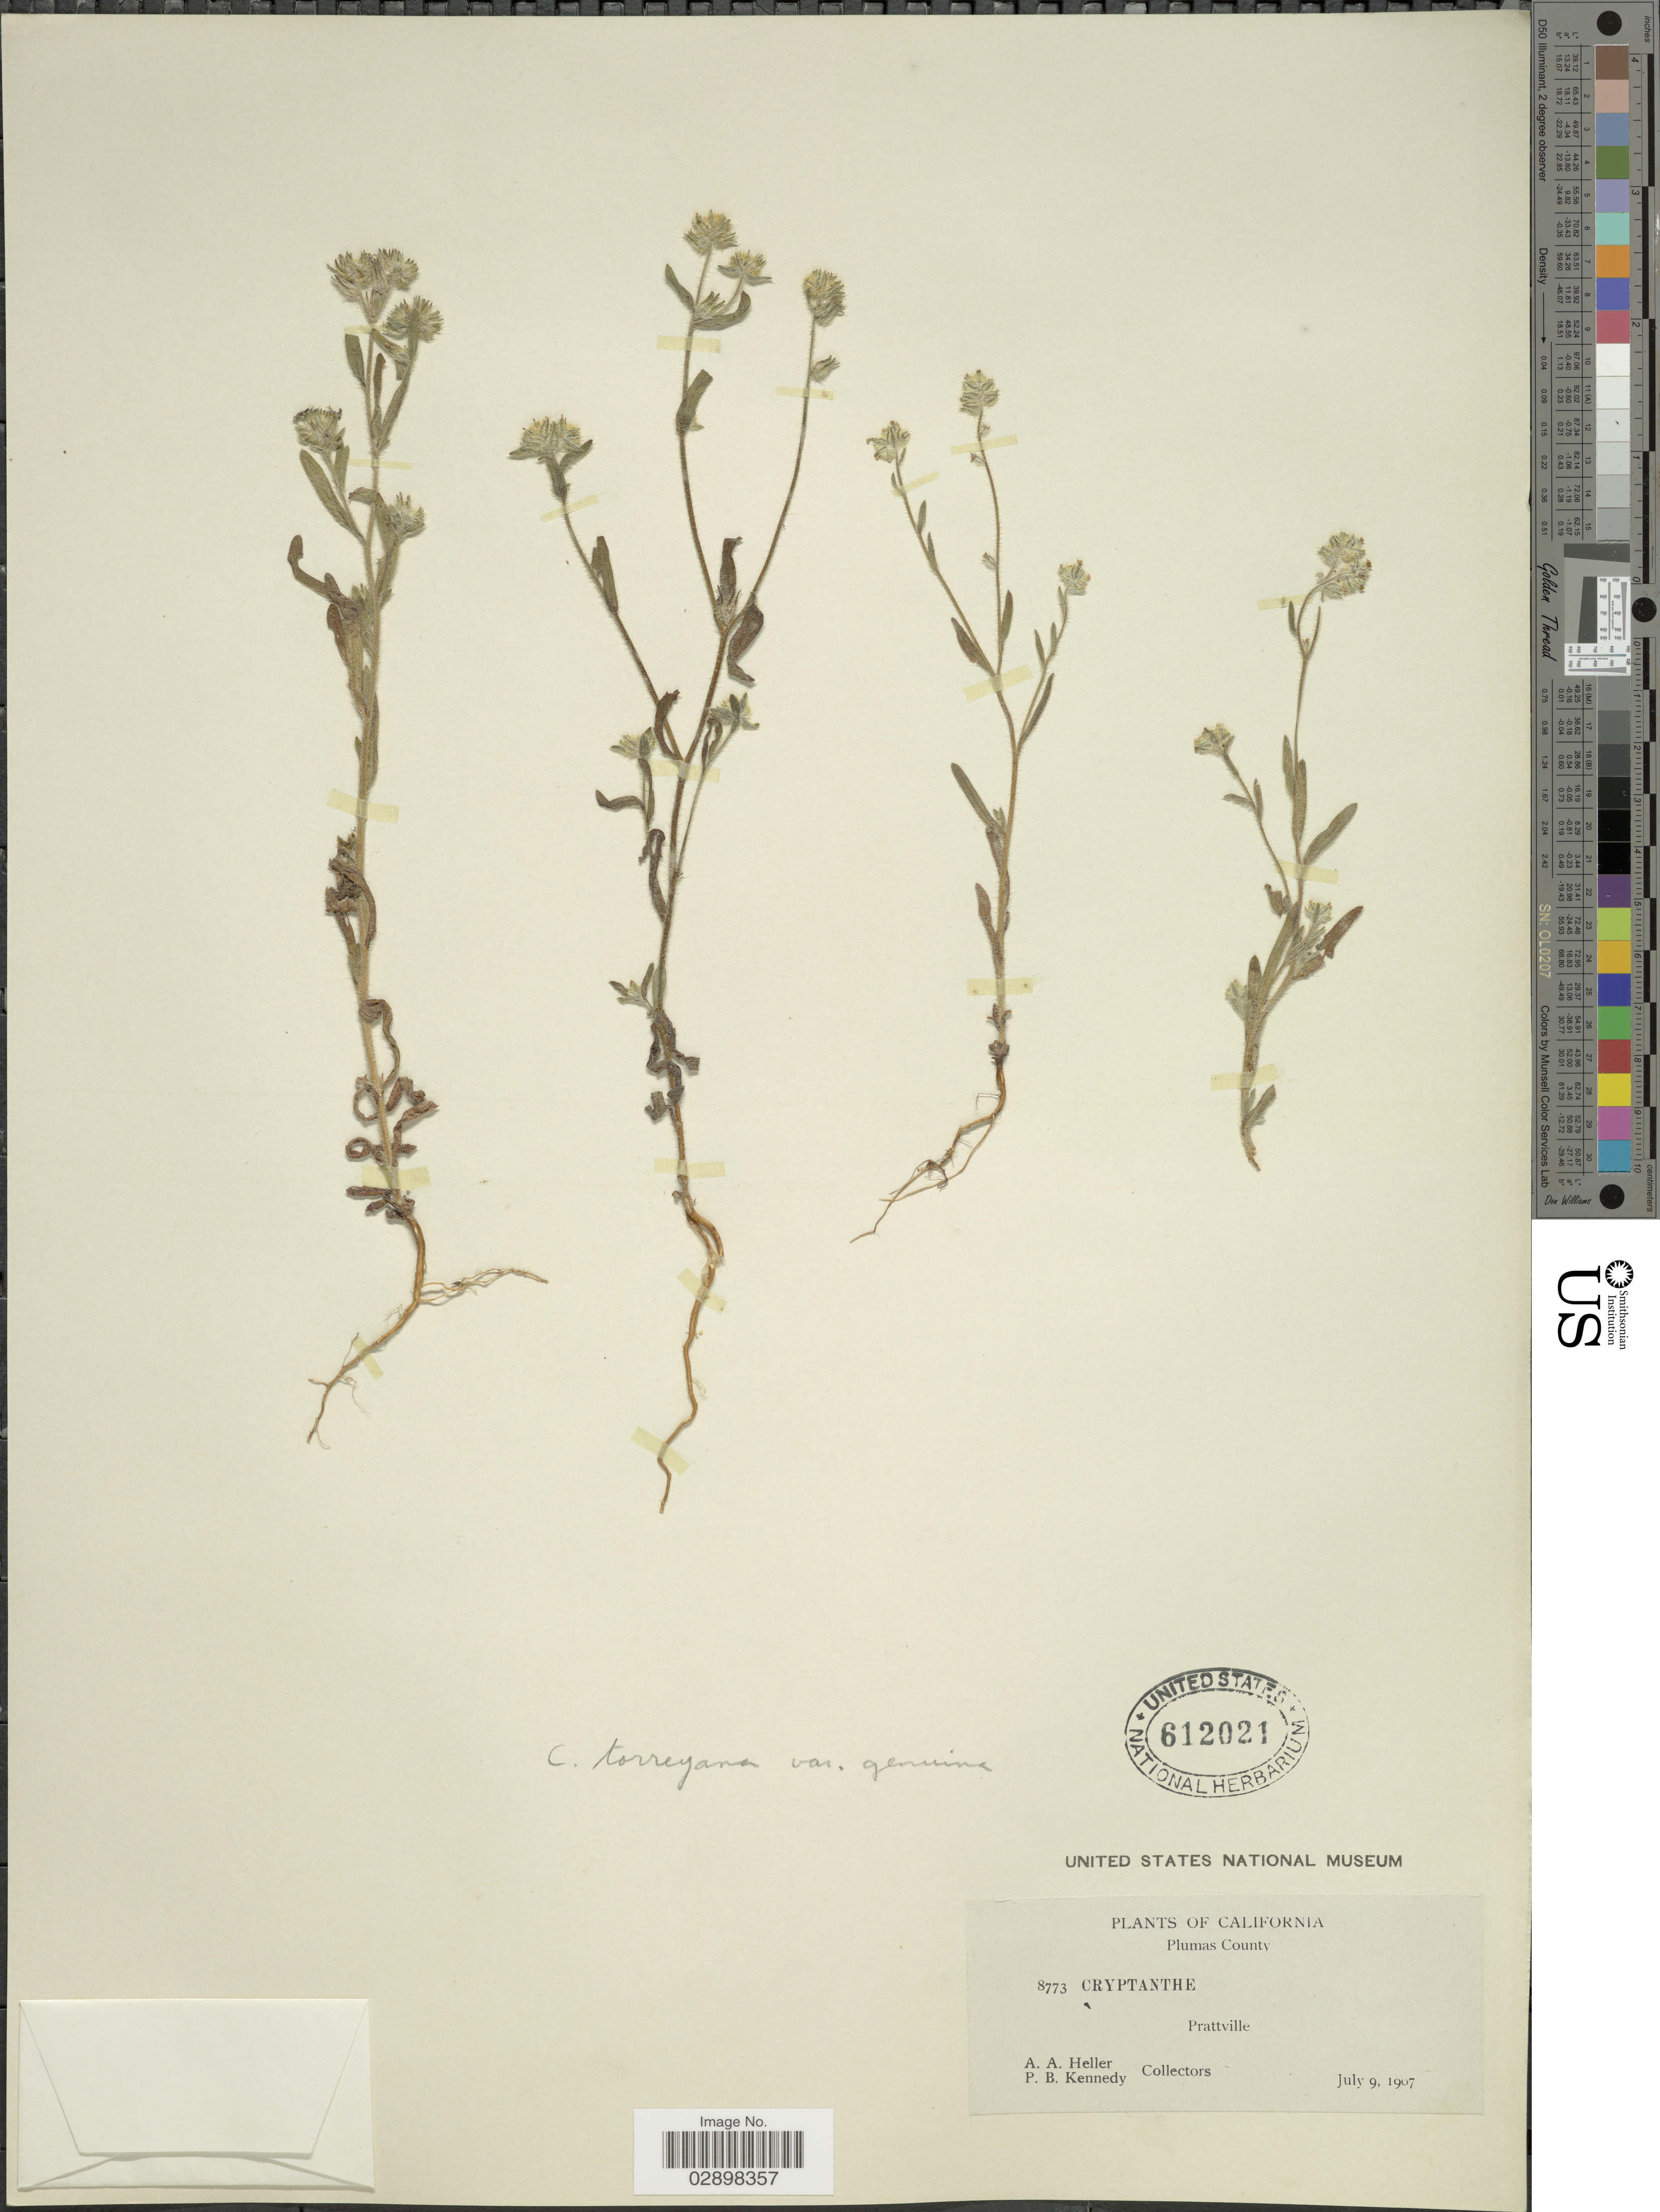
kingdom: Plantae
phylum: Tracheophyta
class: Magnoliopsida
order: Boraginales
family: Boraginaceae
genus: Cryptantha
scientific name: Cryptantha torreyana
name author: (A. Gray) S.W. Greene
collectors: A. A. Heller & P. B. Kennedy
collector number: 8773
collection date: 1907-07-09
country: United States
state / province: California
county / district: Plumas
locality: Plumas County, Prattville.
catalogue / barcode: US 612021